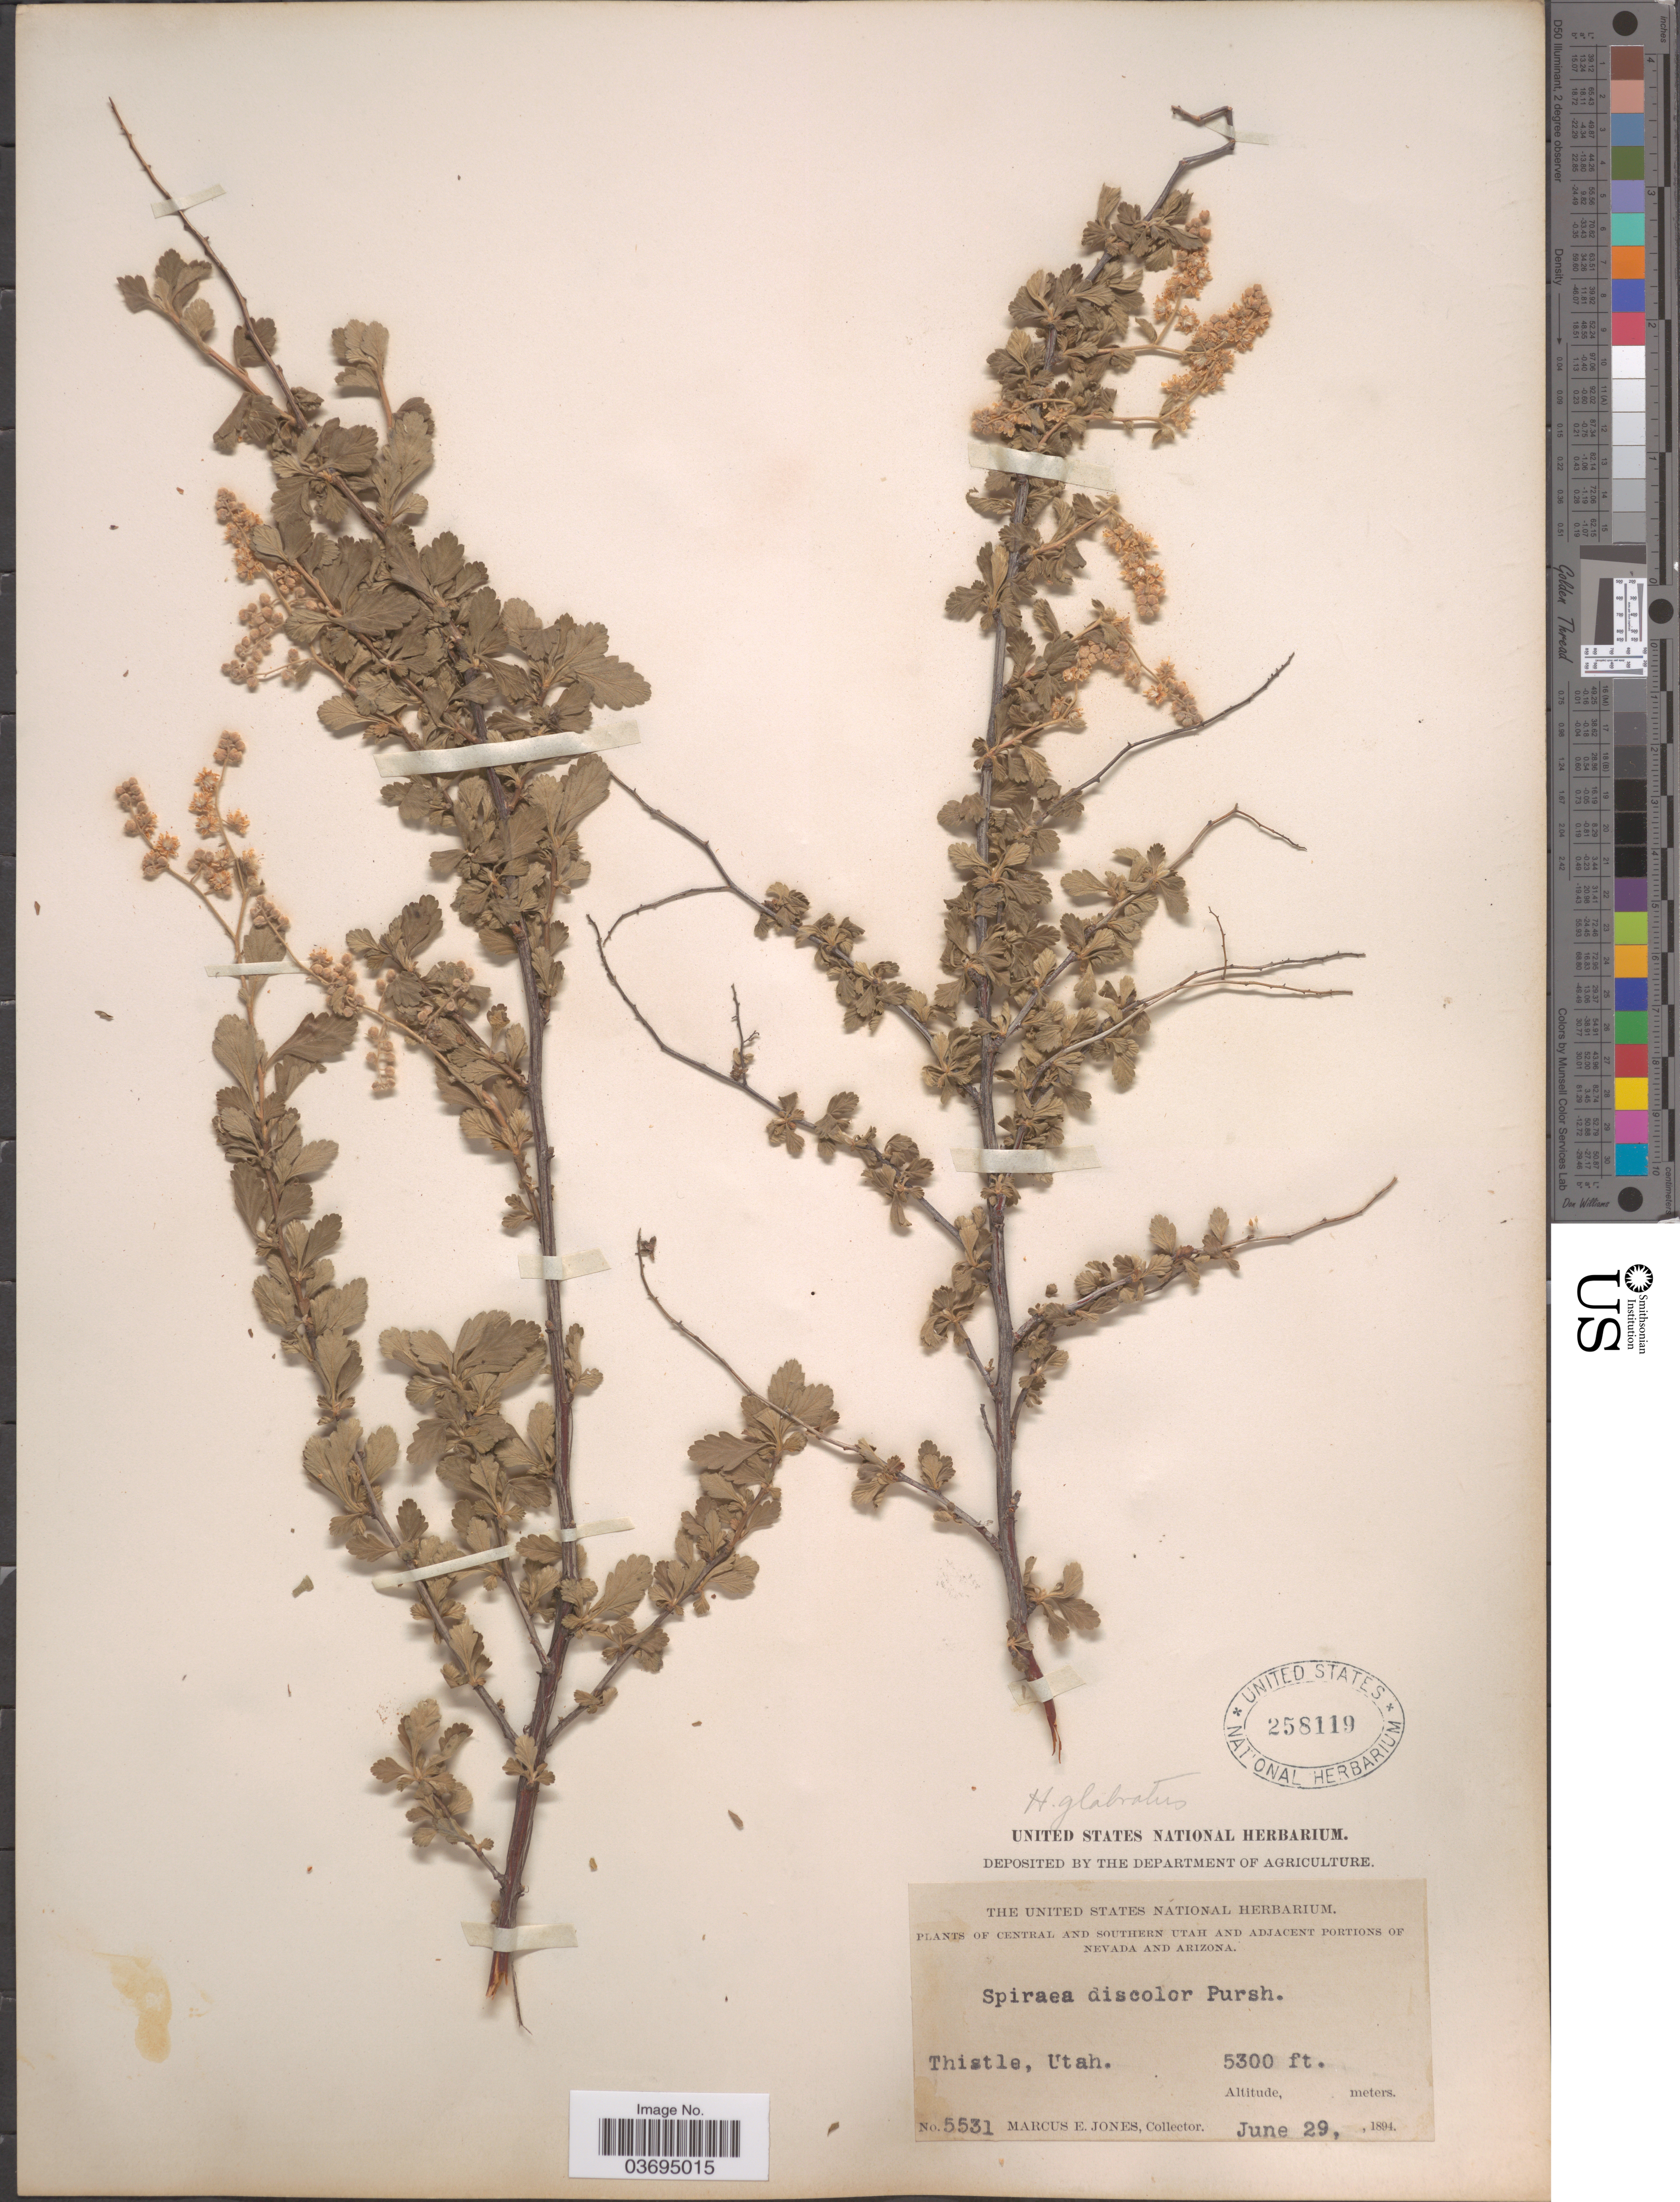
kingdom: Plantae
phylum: Tracheophyta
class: Magnoliopsida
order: Rosales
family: Rosaceae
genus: Holodiscus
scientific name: Holodiscus discolor var. microphyllus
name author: (Rydb.) Jeps.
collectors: M. E. Jones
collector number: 5531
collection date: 1894-06-29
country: United States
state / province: Utah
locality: Central and Southern Utah. Thistle.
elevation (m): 1615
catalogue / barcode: US 258119